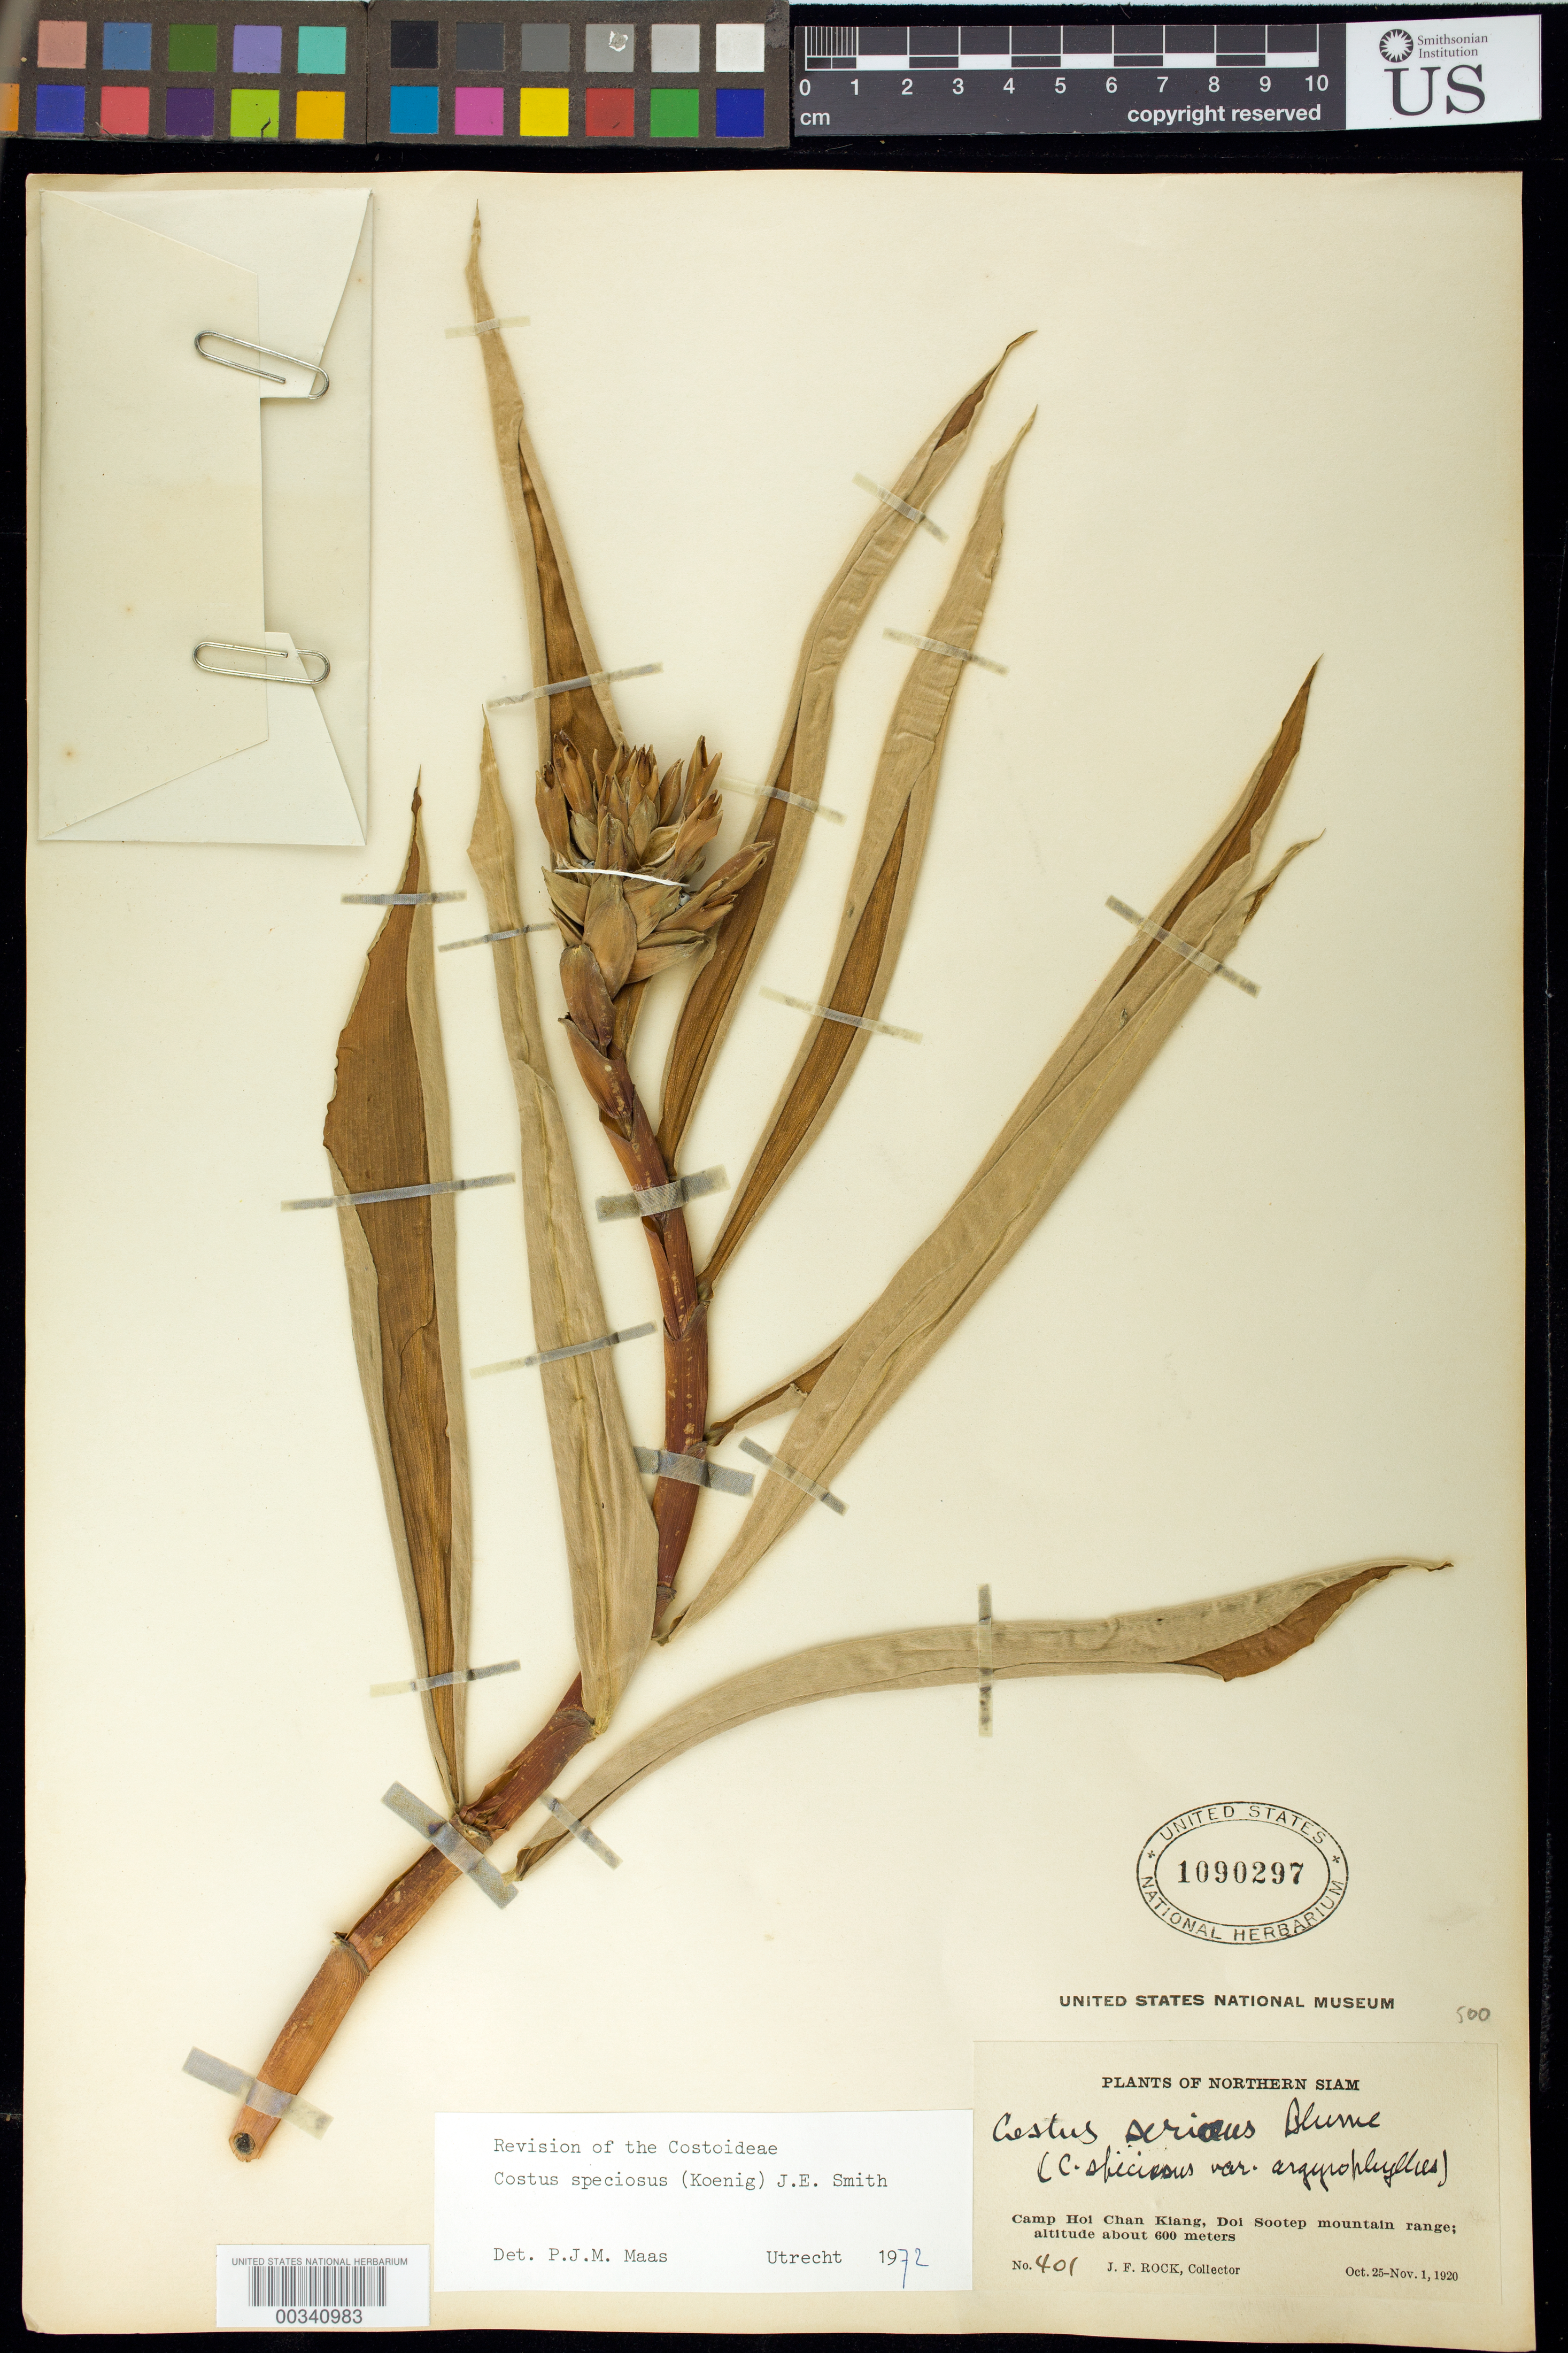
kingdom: Plantae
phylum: Tracheophyta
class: Liliopsida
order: Zingiberales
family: Costaceae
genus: Hellenia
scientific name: Hellenia speciosa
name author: (J. Koenig) S.R. Dutta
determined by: (US) Smithsonian Institution - National Museum of Natural History - Department of Botany (UNITED STATES)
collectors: J. F. Rock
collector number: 401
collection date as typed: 25 Oct 1920 to 01 Nov 1920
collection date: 1920-10-25/1920-11-01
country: Thailand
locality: Plants of northern siam, camp hoi chan kiang, doi sootep mountain range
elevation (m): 600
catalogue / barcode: US 1090297